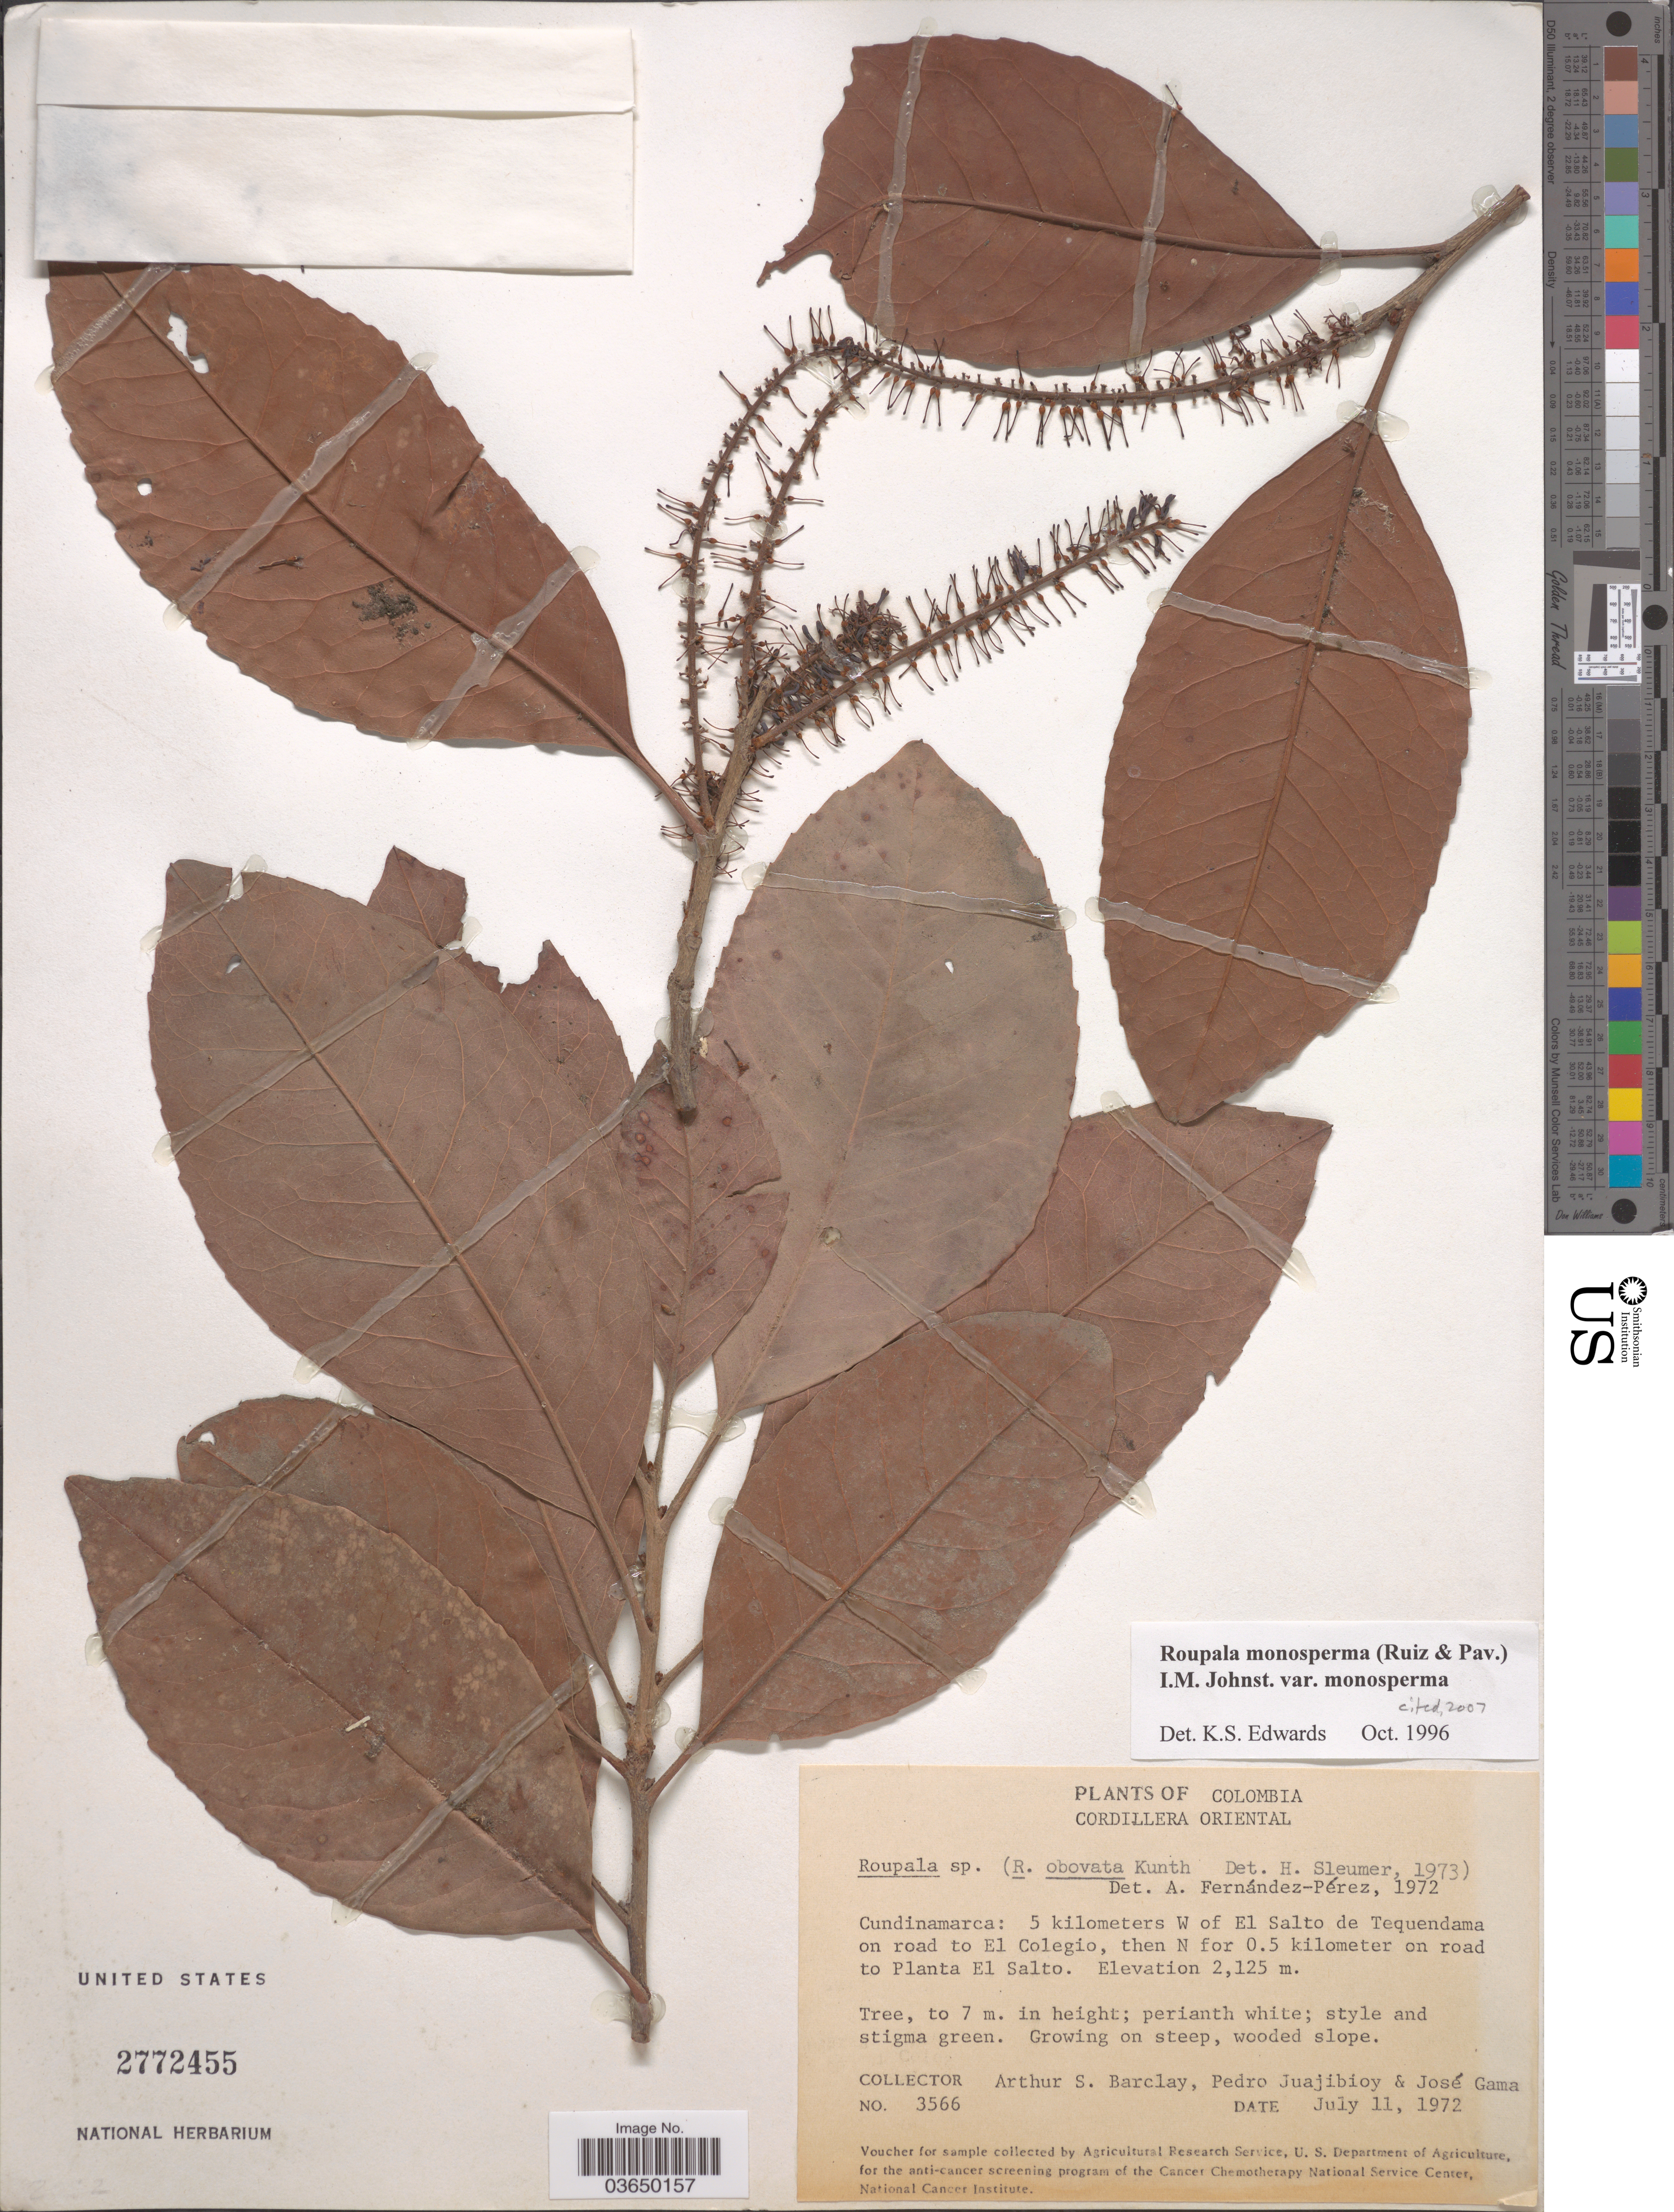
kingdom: Plantae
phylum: Tracheophyta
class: Magnoliopsida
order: Proteales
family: Proteaceae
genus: Roupala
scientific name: Roupala monosperma var. monosperma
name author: (Ruiz & Pav.) I.M. Johnst.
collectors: A. S. Barclay, P. Juajibioy & J. Gama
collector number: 3566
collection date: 1972-07-11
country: Colombia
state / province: Cundinamarca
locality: Cordillera Oriental. 5 kilometers W of El Salto de Tequendama on road to El Colegio, then N for 0.5 kilometer on road to Planta El Salto.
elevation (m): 2125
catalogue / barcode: US 2772455